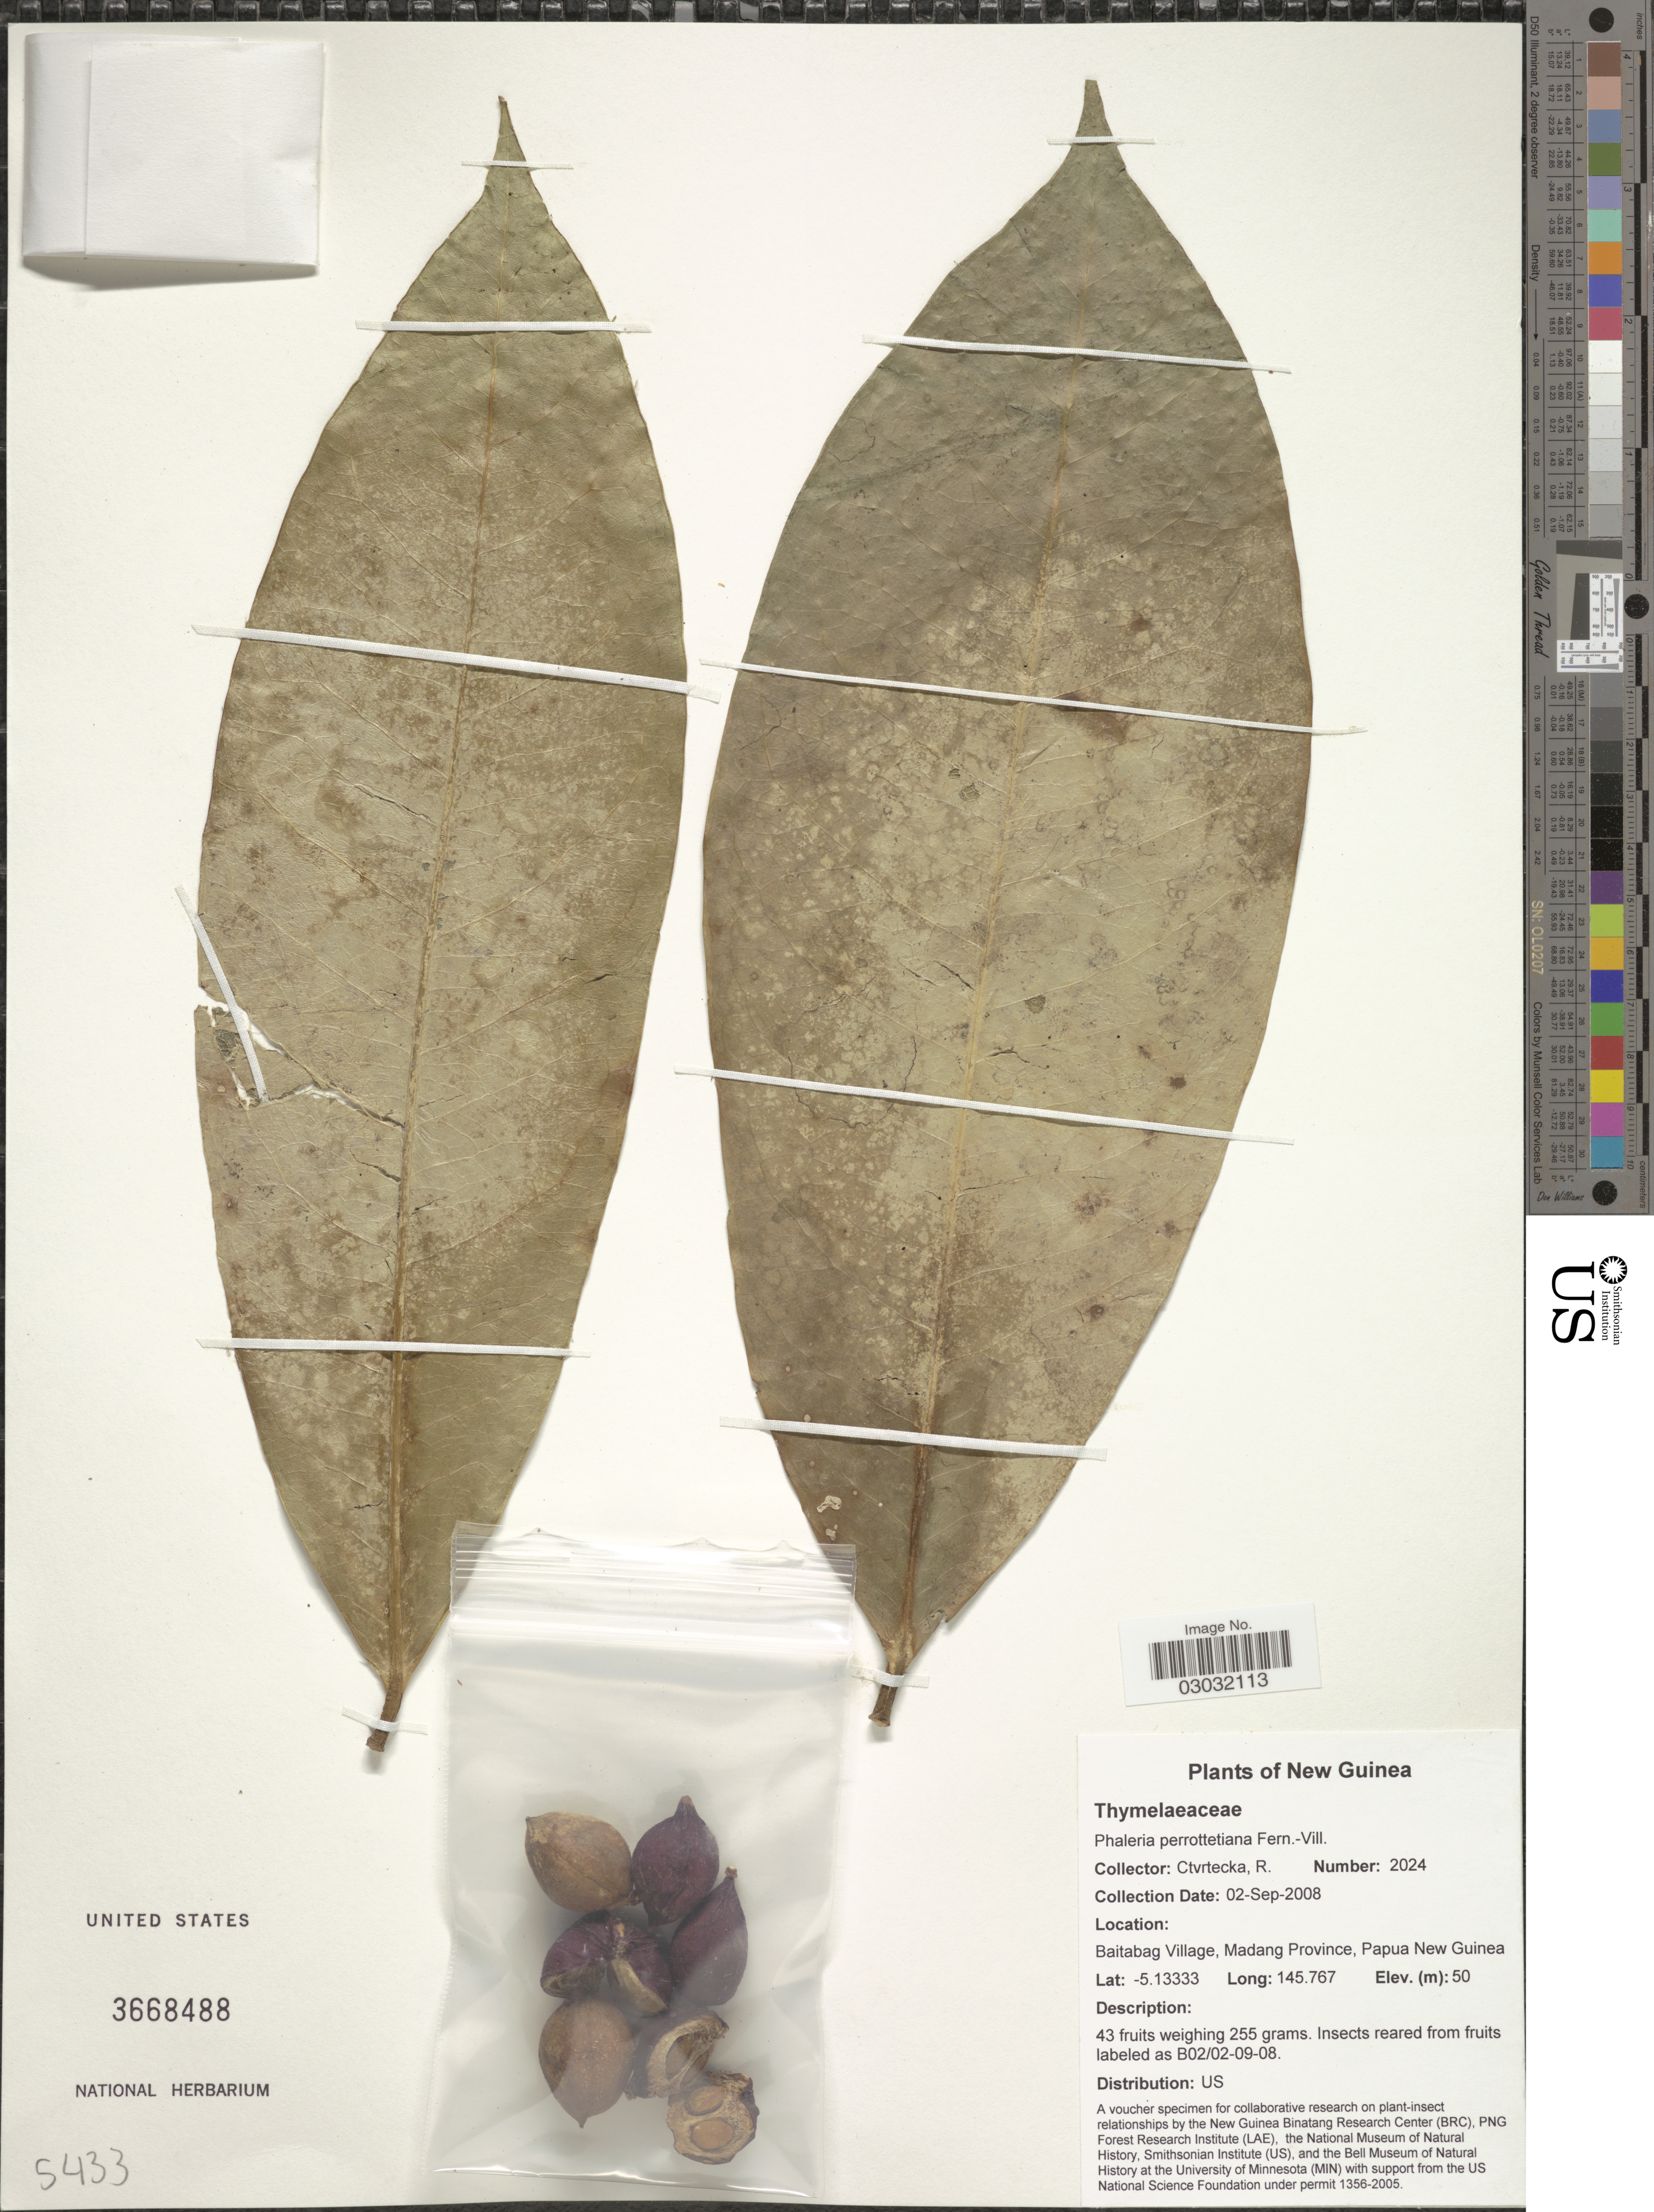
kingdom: Plantae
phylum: Tracheophyta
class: Magnoliopsida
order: Malvales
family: Thymelaeaceae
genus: Phaleria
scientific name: Phaleria perrottetiana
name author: (Decne.) Fern.-Vill.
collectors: R. Ctvrtecka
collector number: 2024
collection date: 2008-09-02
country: Papua New Guinea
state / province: Madang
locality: Baitabag Village, Madang Province.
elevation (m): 50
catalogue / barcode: US 3668488